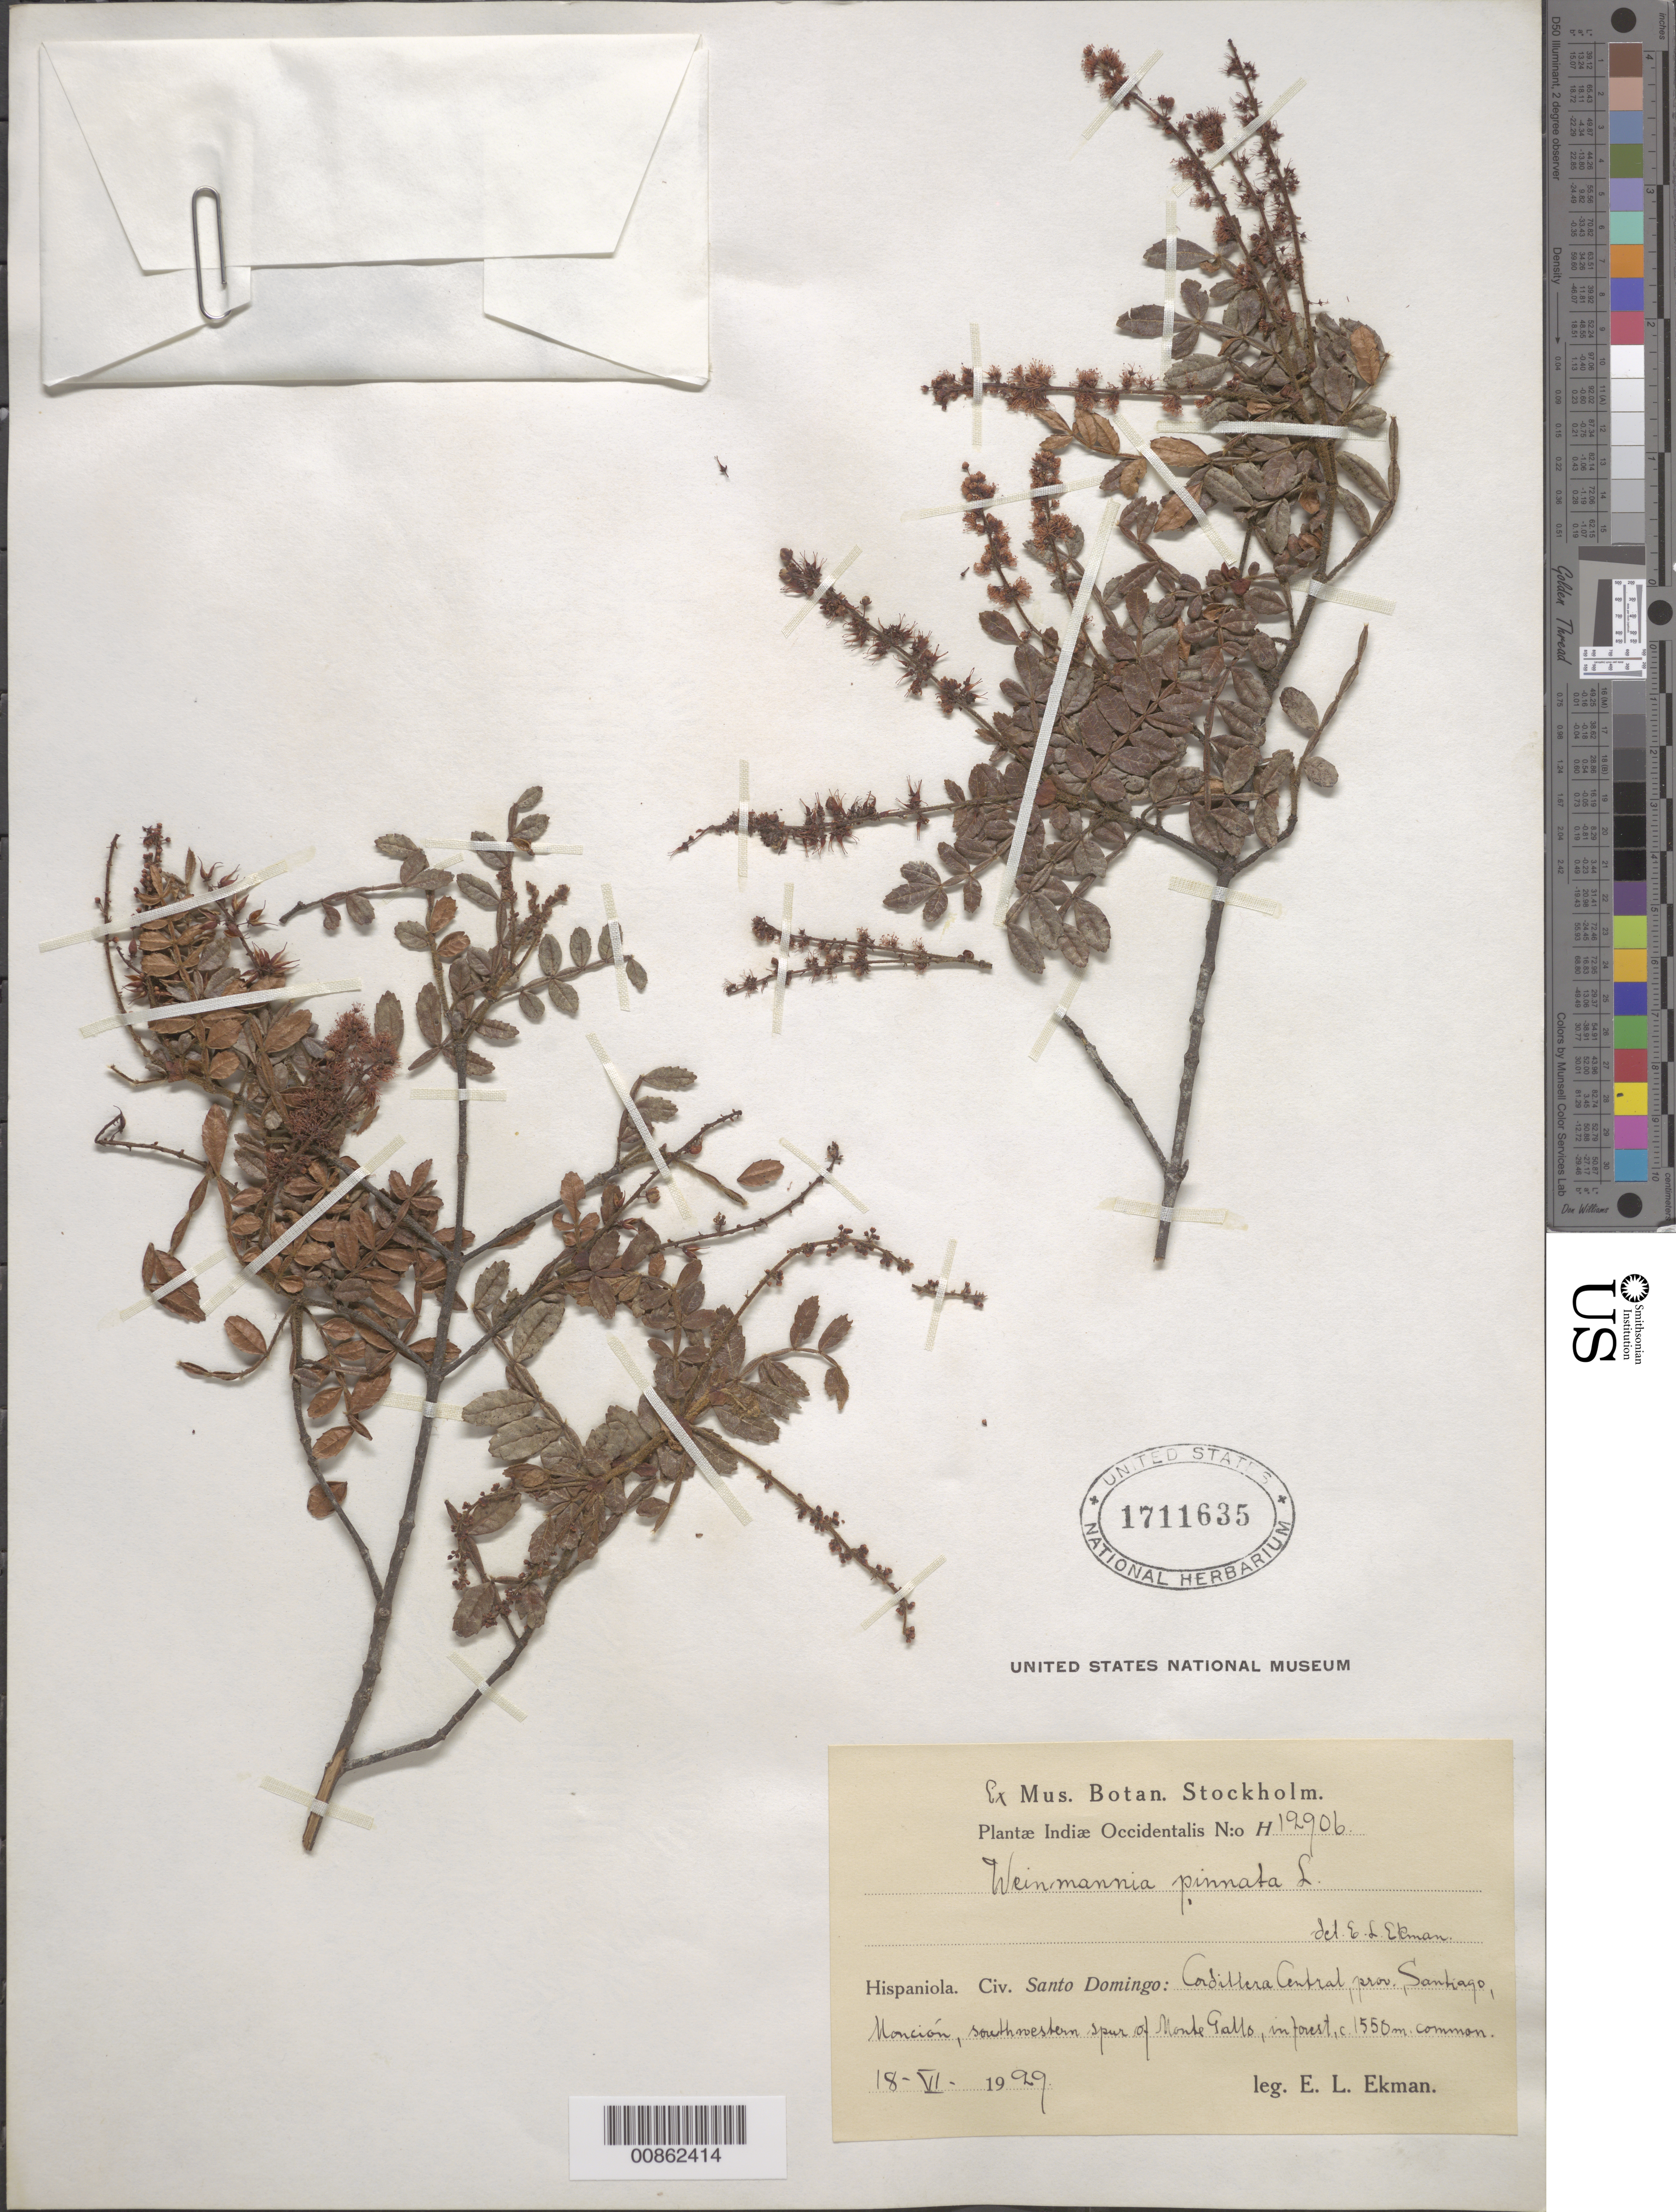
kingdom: Plantae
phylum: Tracheophyta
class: Magnoliopsida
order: Oxalidales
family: Cunoniaceae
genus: Weinmannia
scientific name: Weinmannia pinnata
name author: L.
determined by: Ekman, E. L.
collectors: E. L. Ekman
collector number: H 12906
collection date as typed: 18 Jun 1929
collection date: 1929-06-18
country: Dominican Republic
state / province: Santiago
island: Hispaniola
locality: Cordillera Central, Monción, Southwestern spur of monte Gallo.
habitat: In forest.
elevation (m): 1550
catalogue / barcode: US 1711635